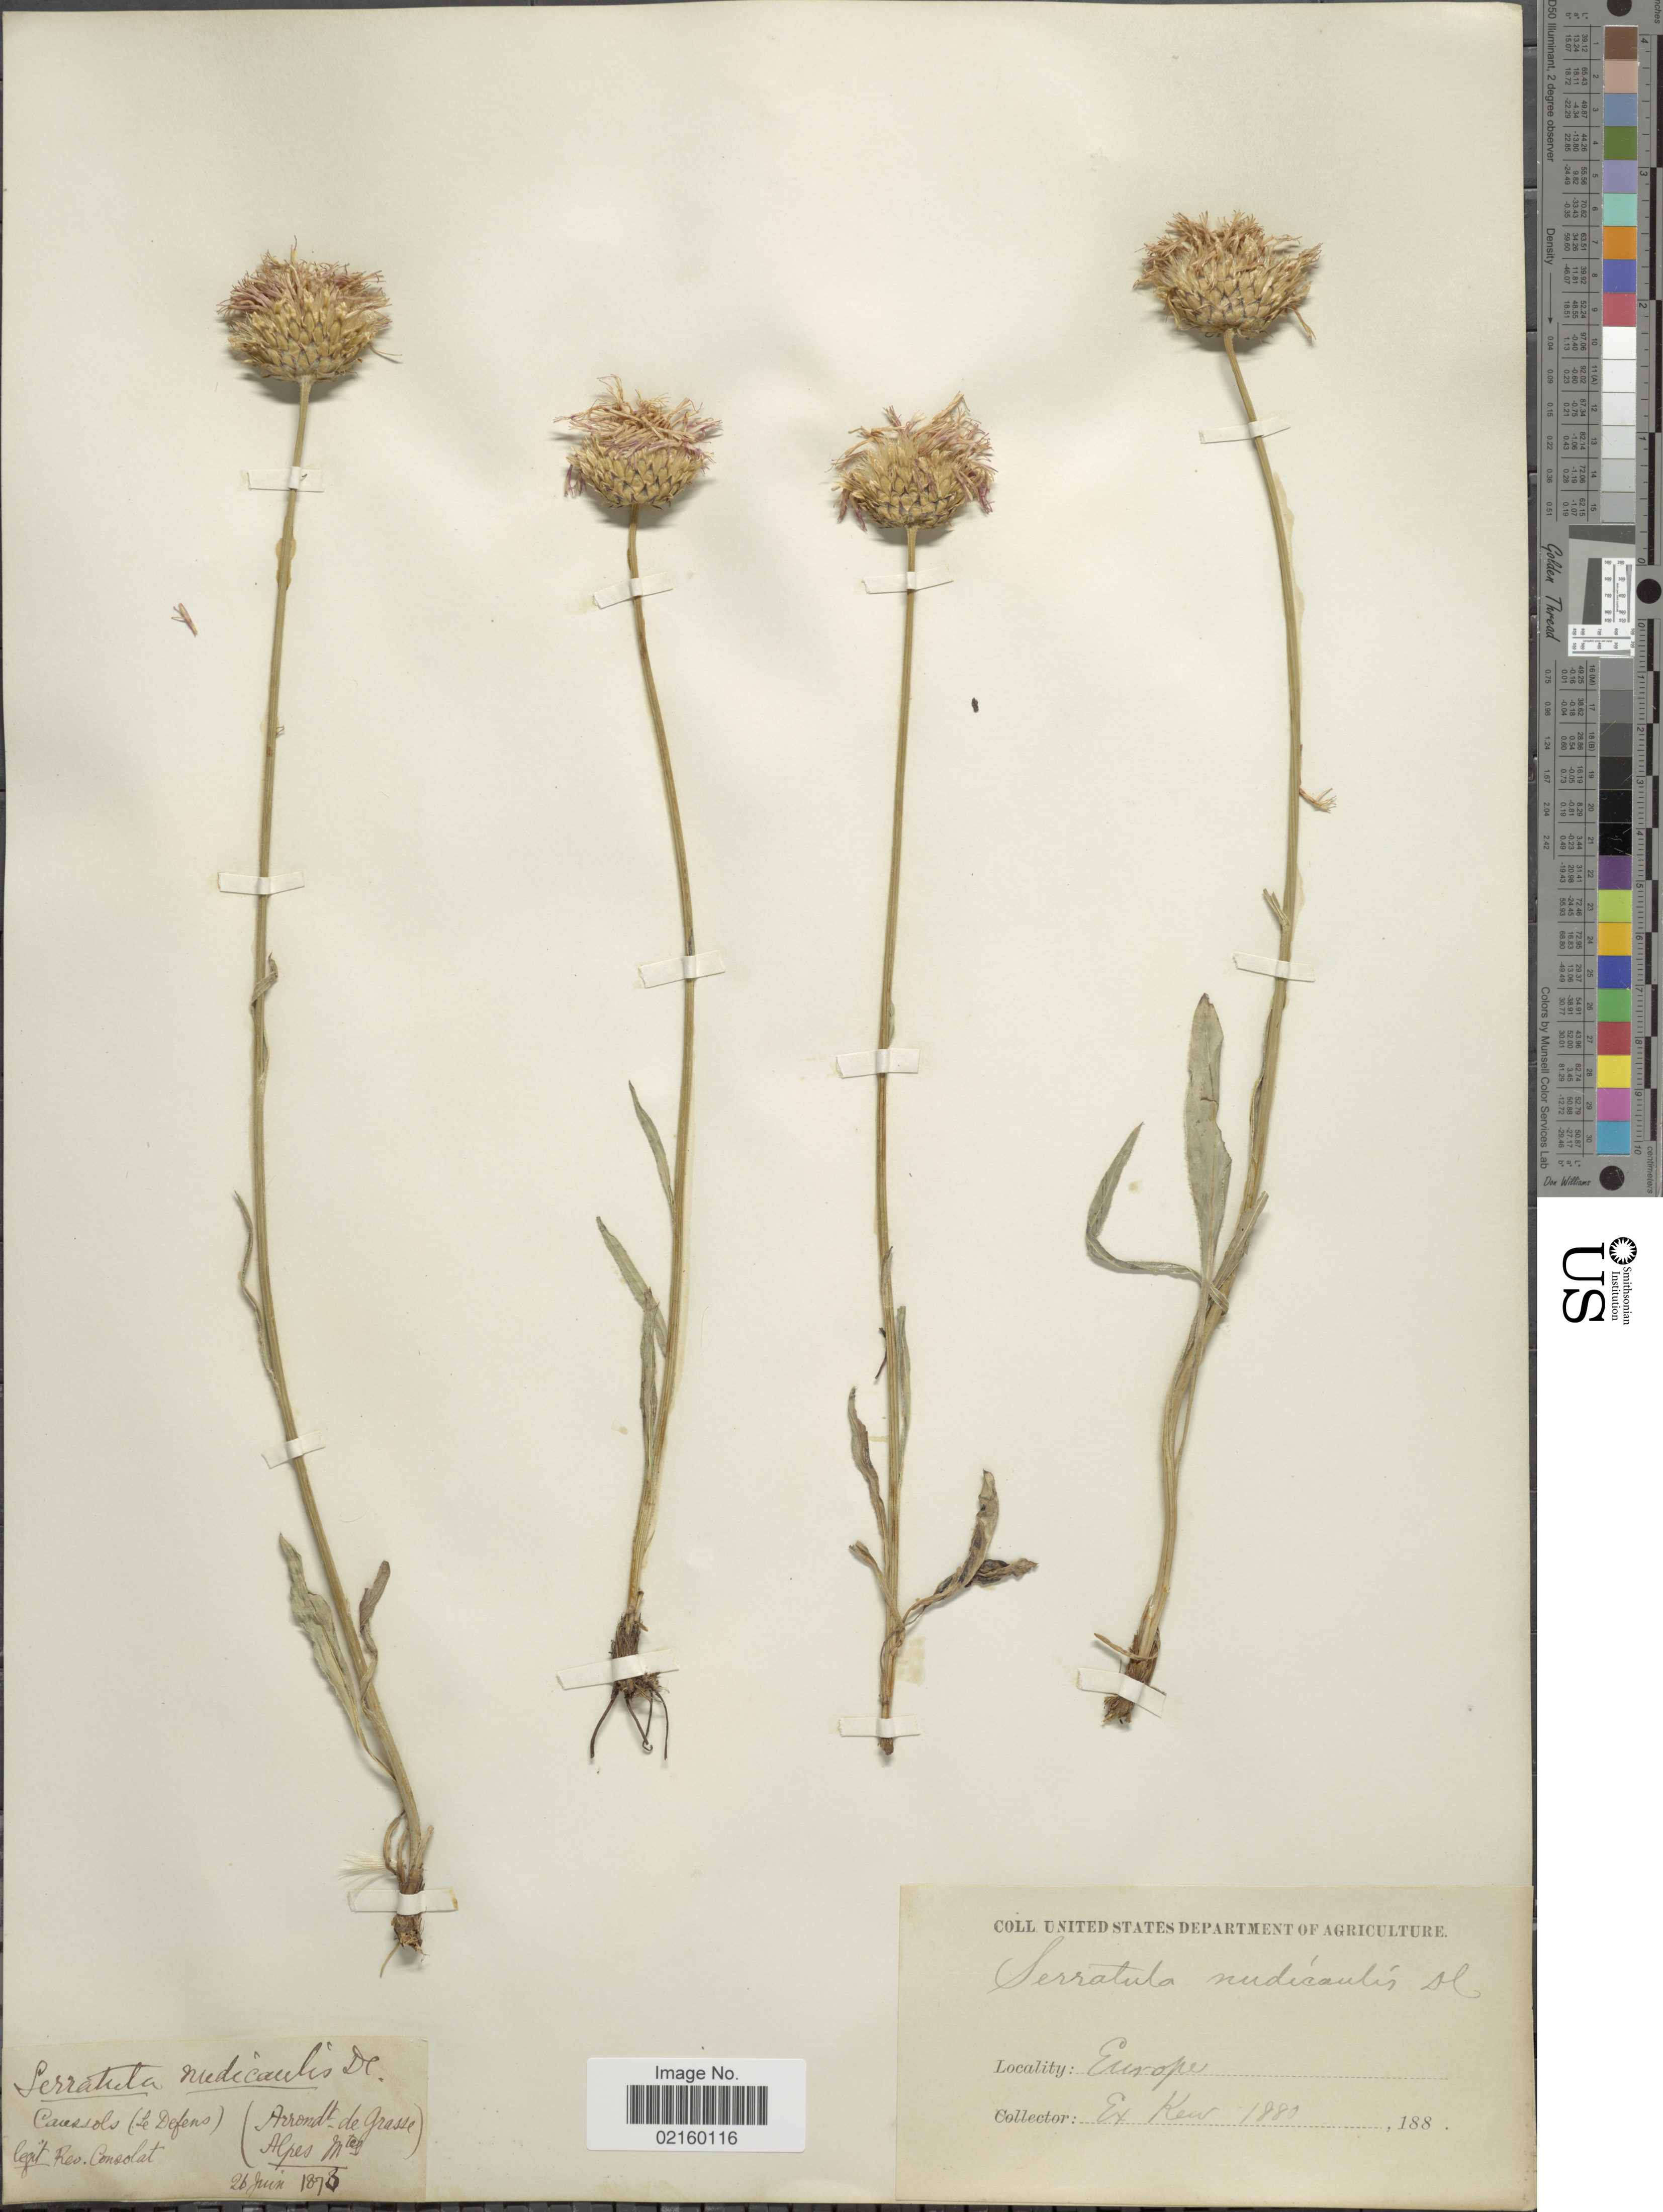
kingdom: Plantae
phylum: Tracheophyta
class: Magnoliopsida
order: Asterales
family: Asteraceae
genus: Klasea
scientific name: Klasea nudicaulis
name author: (L.) Fourr.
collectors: P. Consolat & Kew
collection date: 1873-06-26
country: France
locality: Europe, Caussols (Le defens), Arrondt de Grasse, Alpes-Maritimes